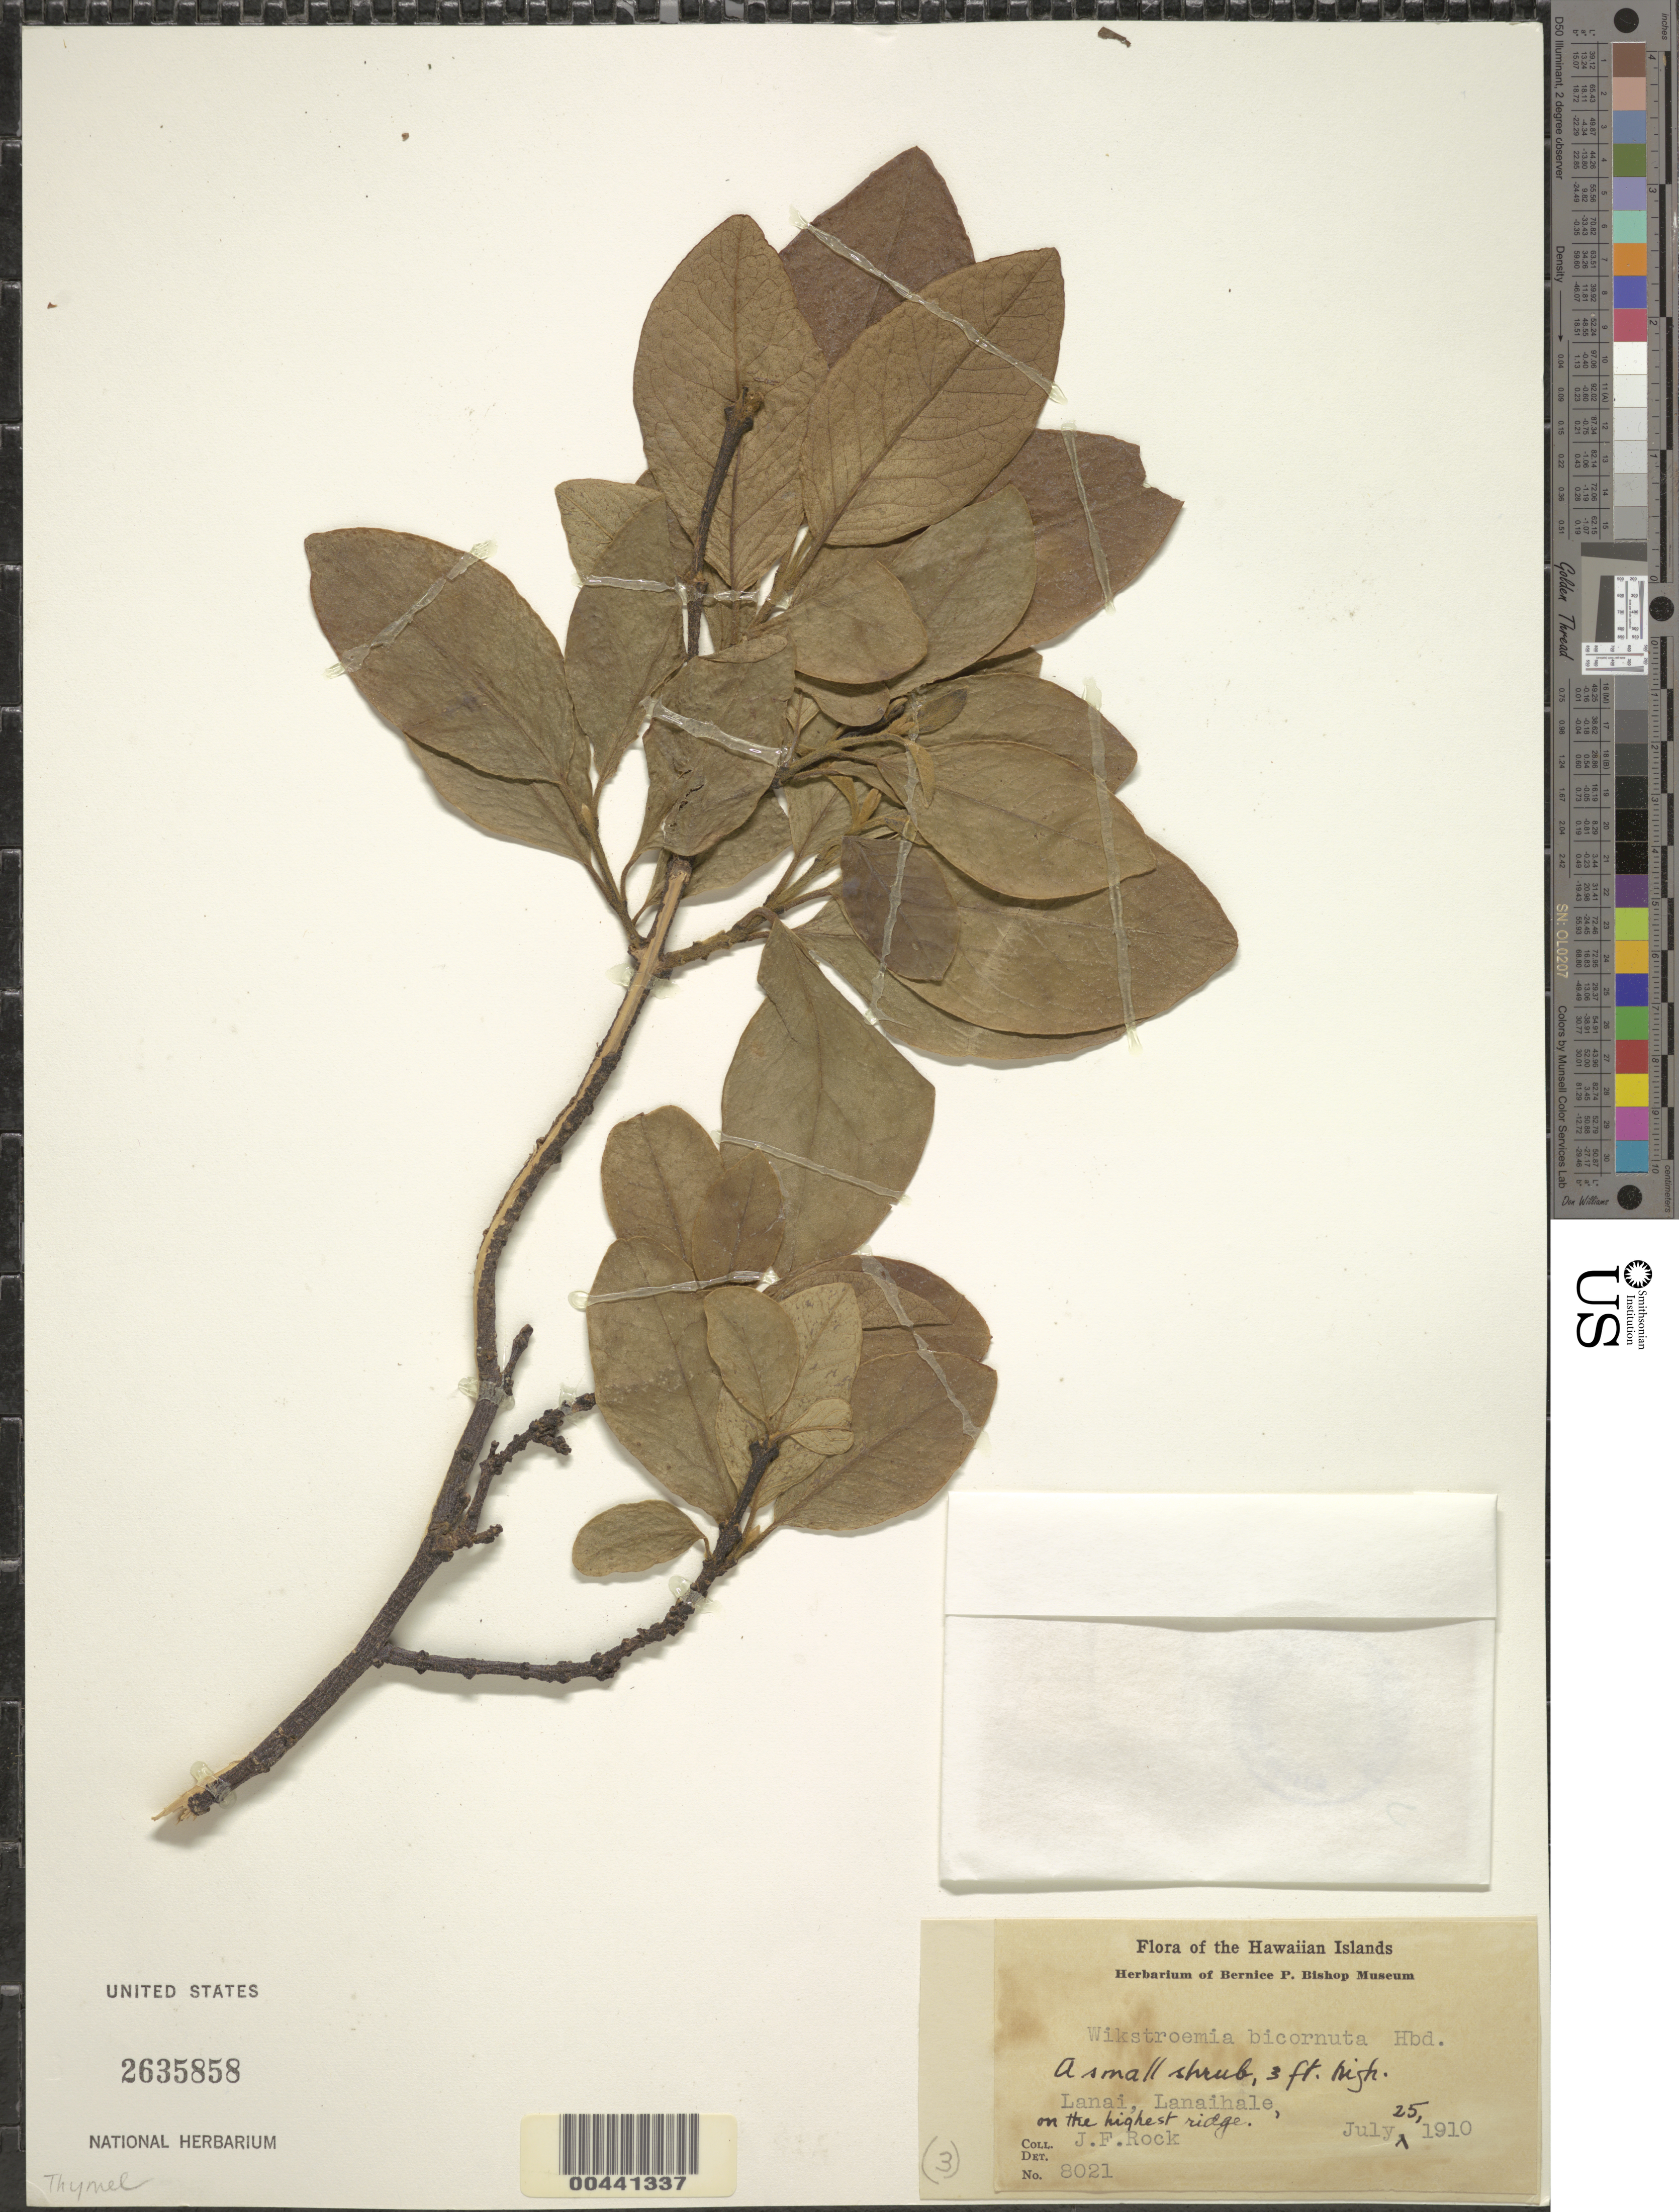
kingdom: Plantae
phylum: Tracheophyta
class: Magnoliopsida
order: Malvales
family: Thymelaeaceae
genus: Wikstroemia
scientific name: Wikstroemia bicornuta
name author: Hillebr.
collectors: J. F. Rock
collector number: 8021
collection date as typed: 25 Jul 1910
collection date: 1910-07-25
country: United States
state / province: Hawaii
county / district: Maui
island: Lana'i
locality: Lanaihale, on highest ridge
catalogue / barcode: US 2635858